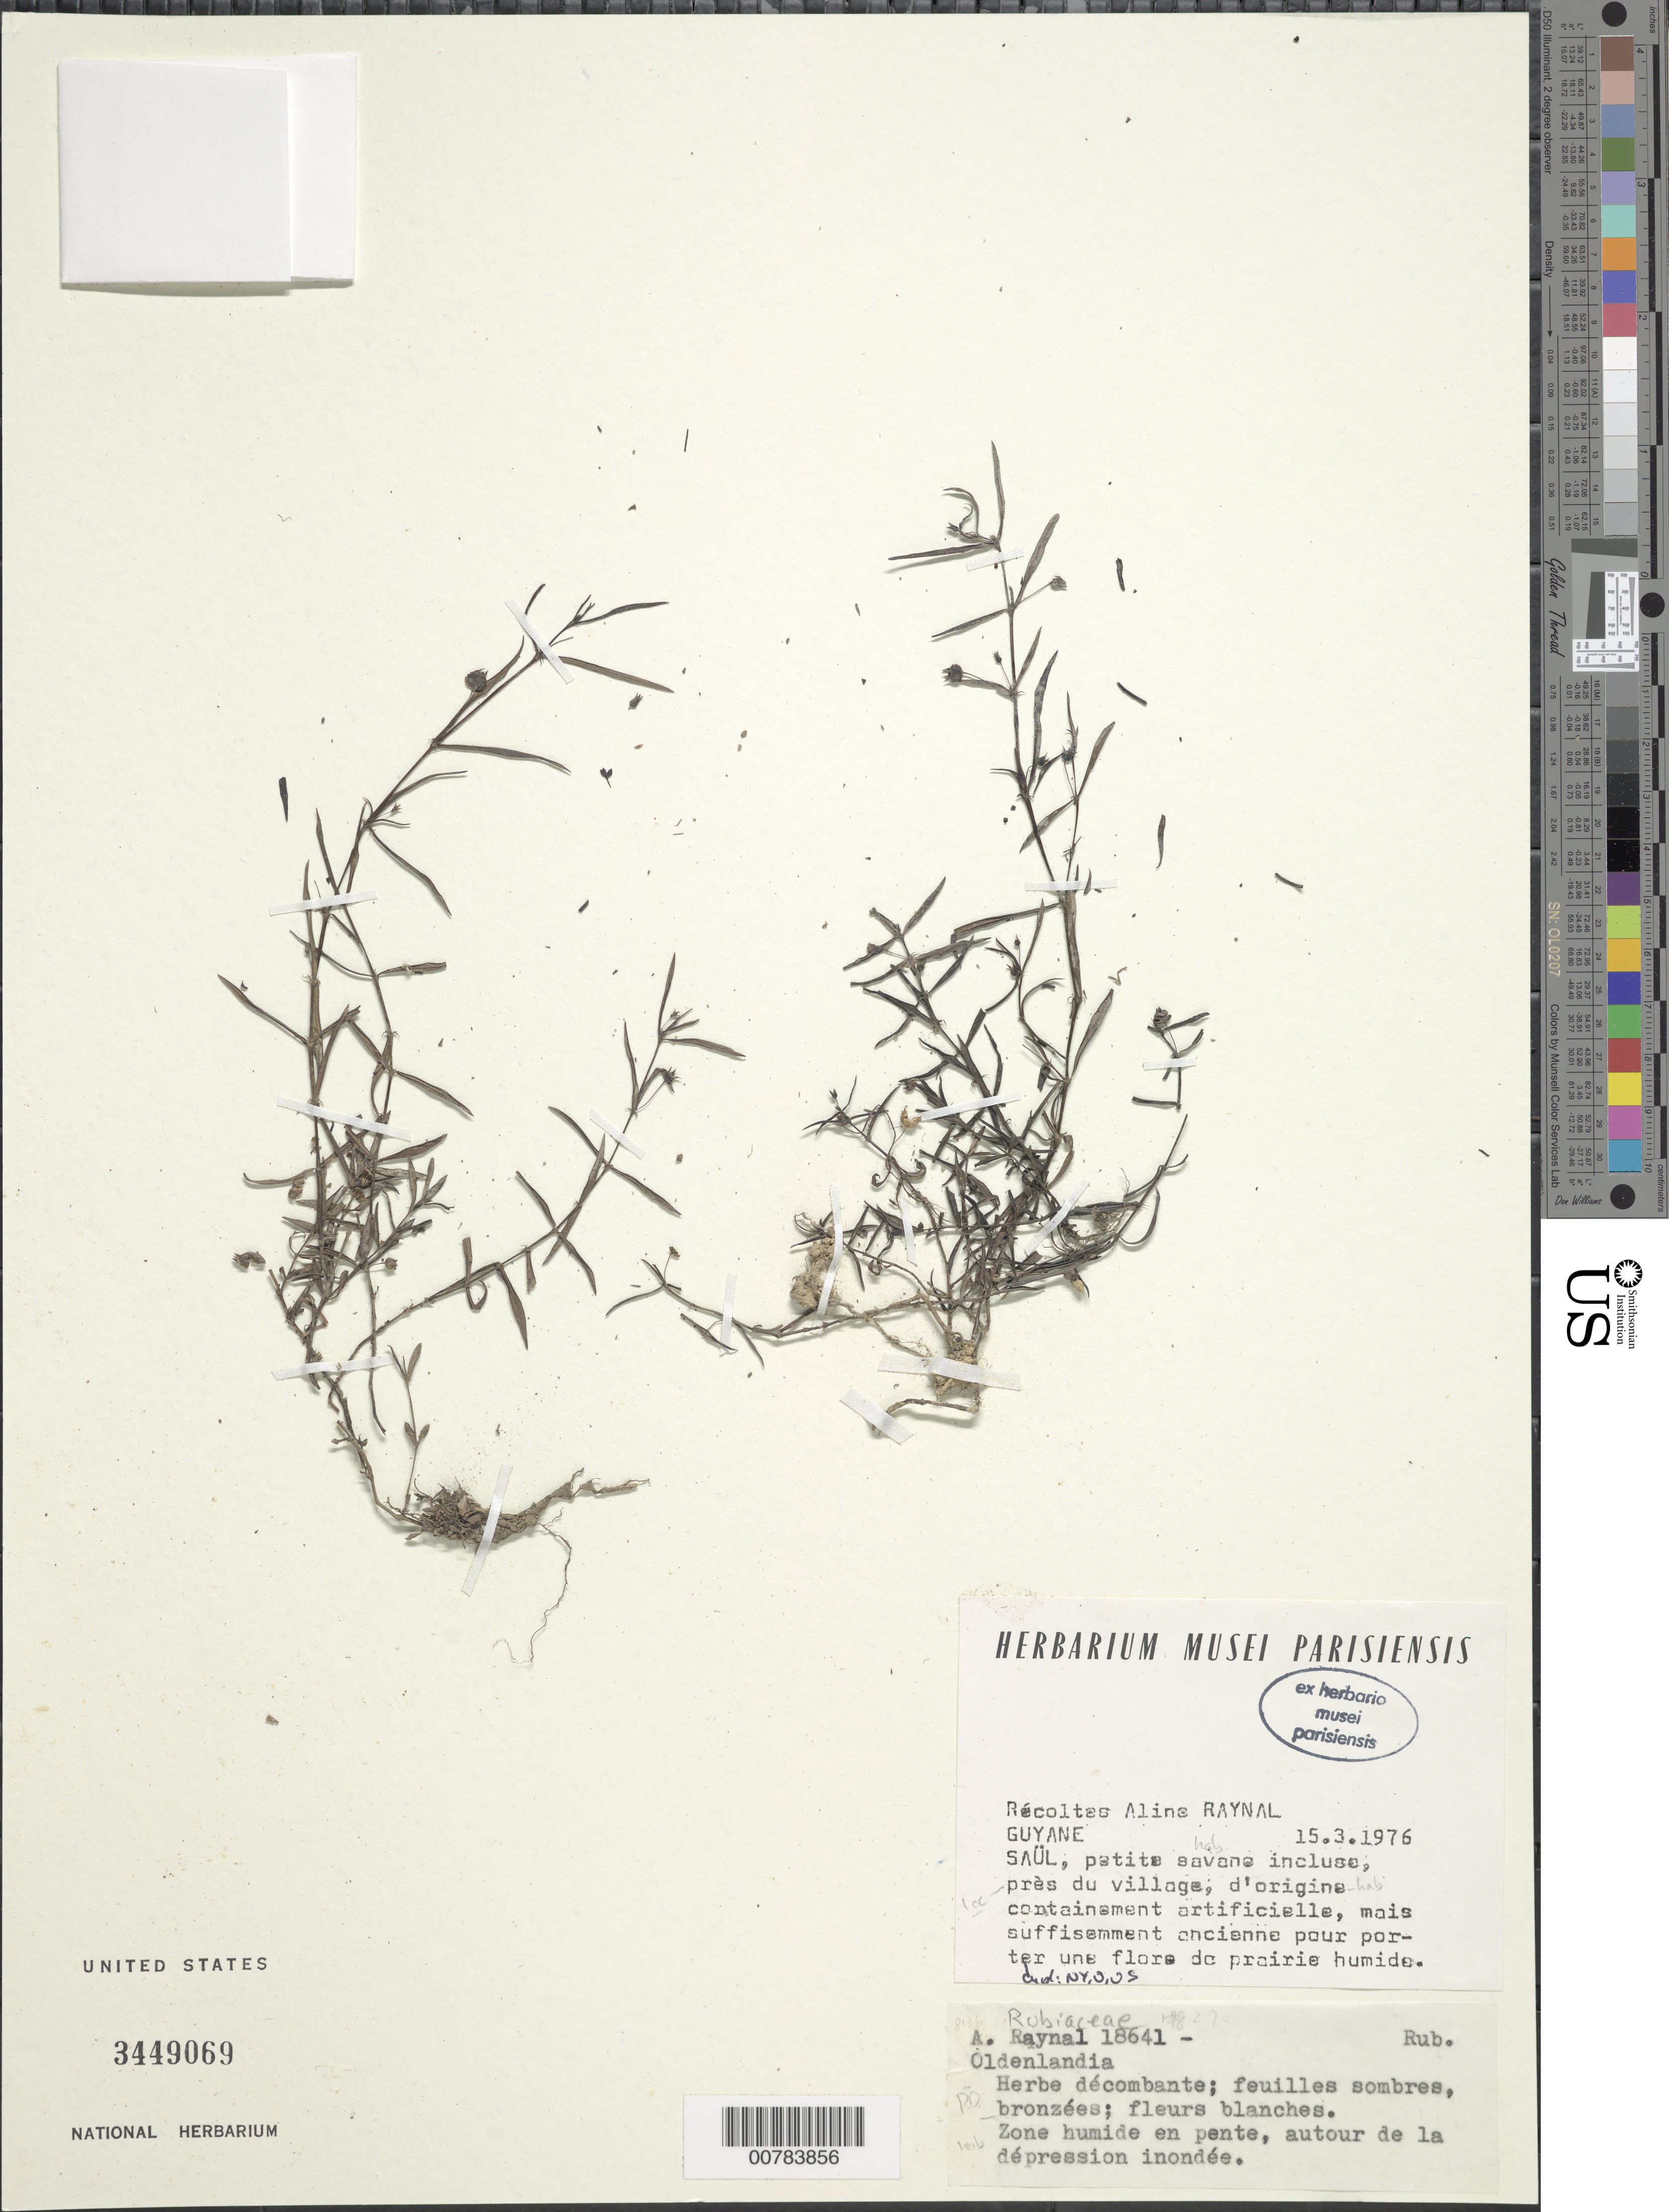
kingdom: Plantae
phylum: Tracheophyta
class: Magnoliopsida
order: Gentianales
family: Rubiaceae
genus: Oldenlandia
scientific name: Oldenlandia sp.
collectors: A. M. Raynal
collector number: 18461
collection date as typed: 15-Mar-76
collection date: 1976-03-15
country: French Guiana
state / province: Saint-Laurent-du-Maroni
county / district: Saül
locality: Saül, près du village.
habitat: Petite savane incluse, d'origine containement artificielle, mois suffisemment ancienne pour porter une flore de prairie humido.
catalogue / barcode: US 3449069